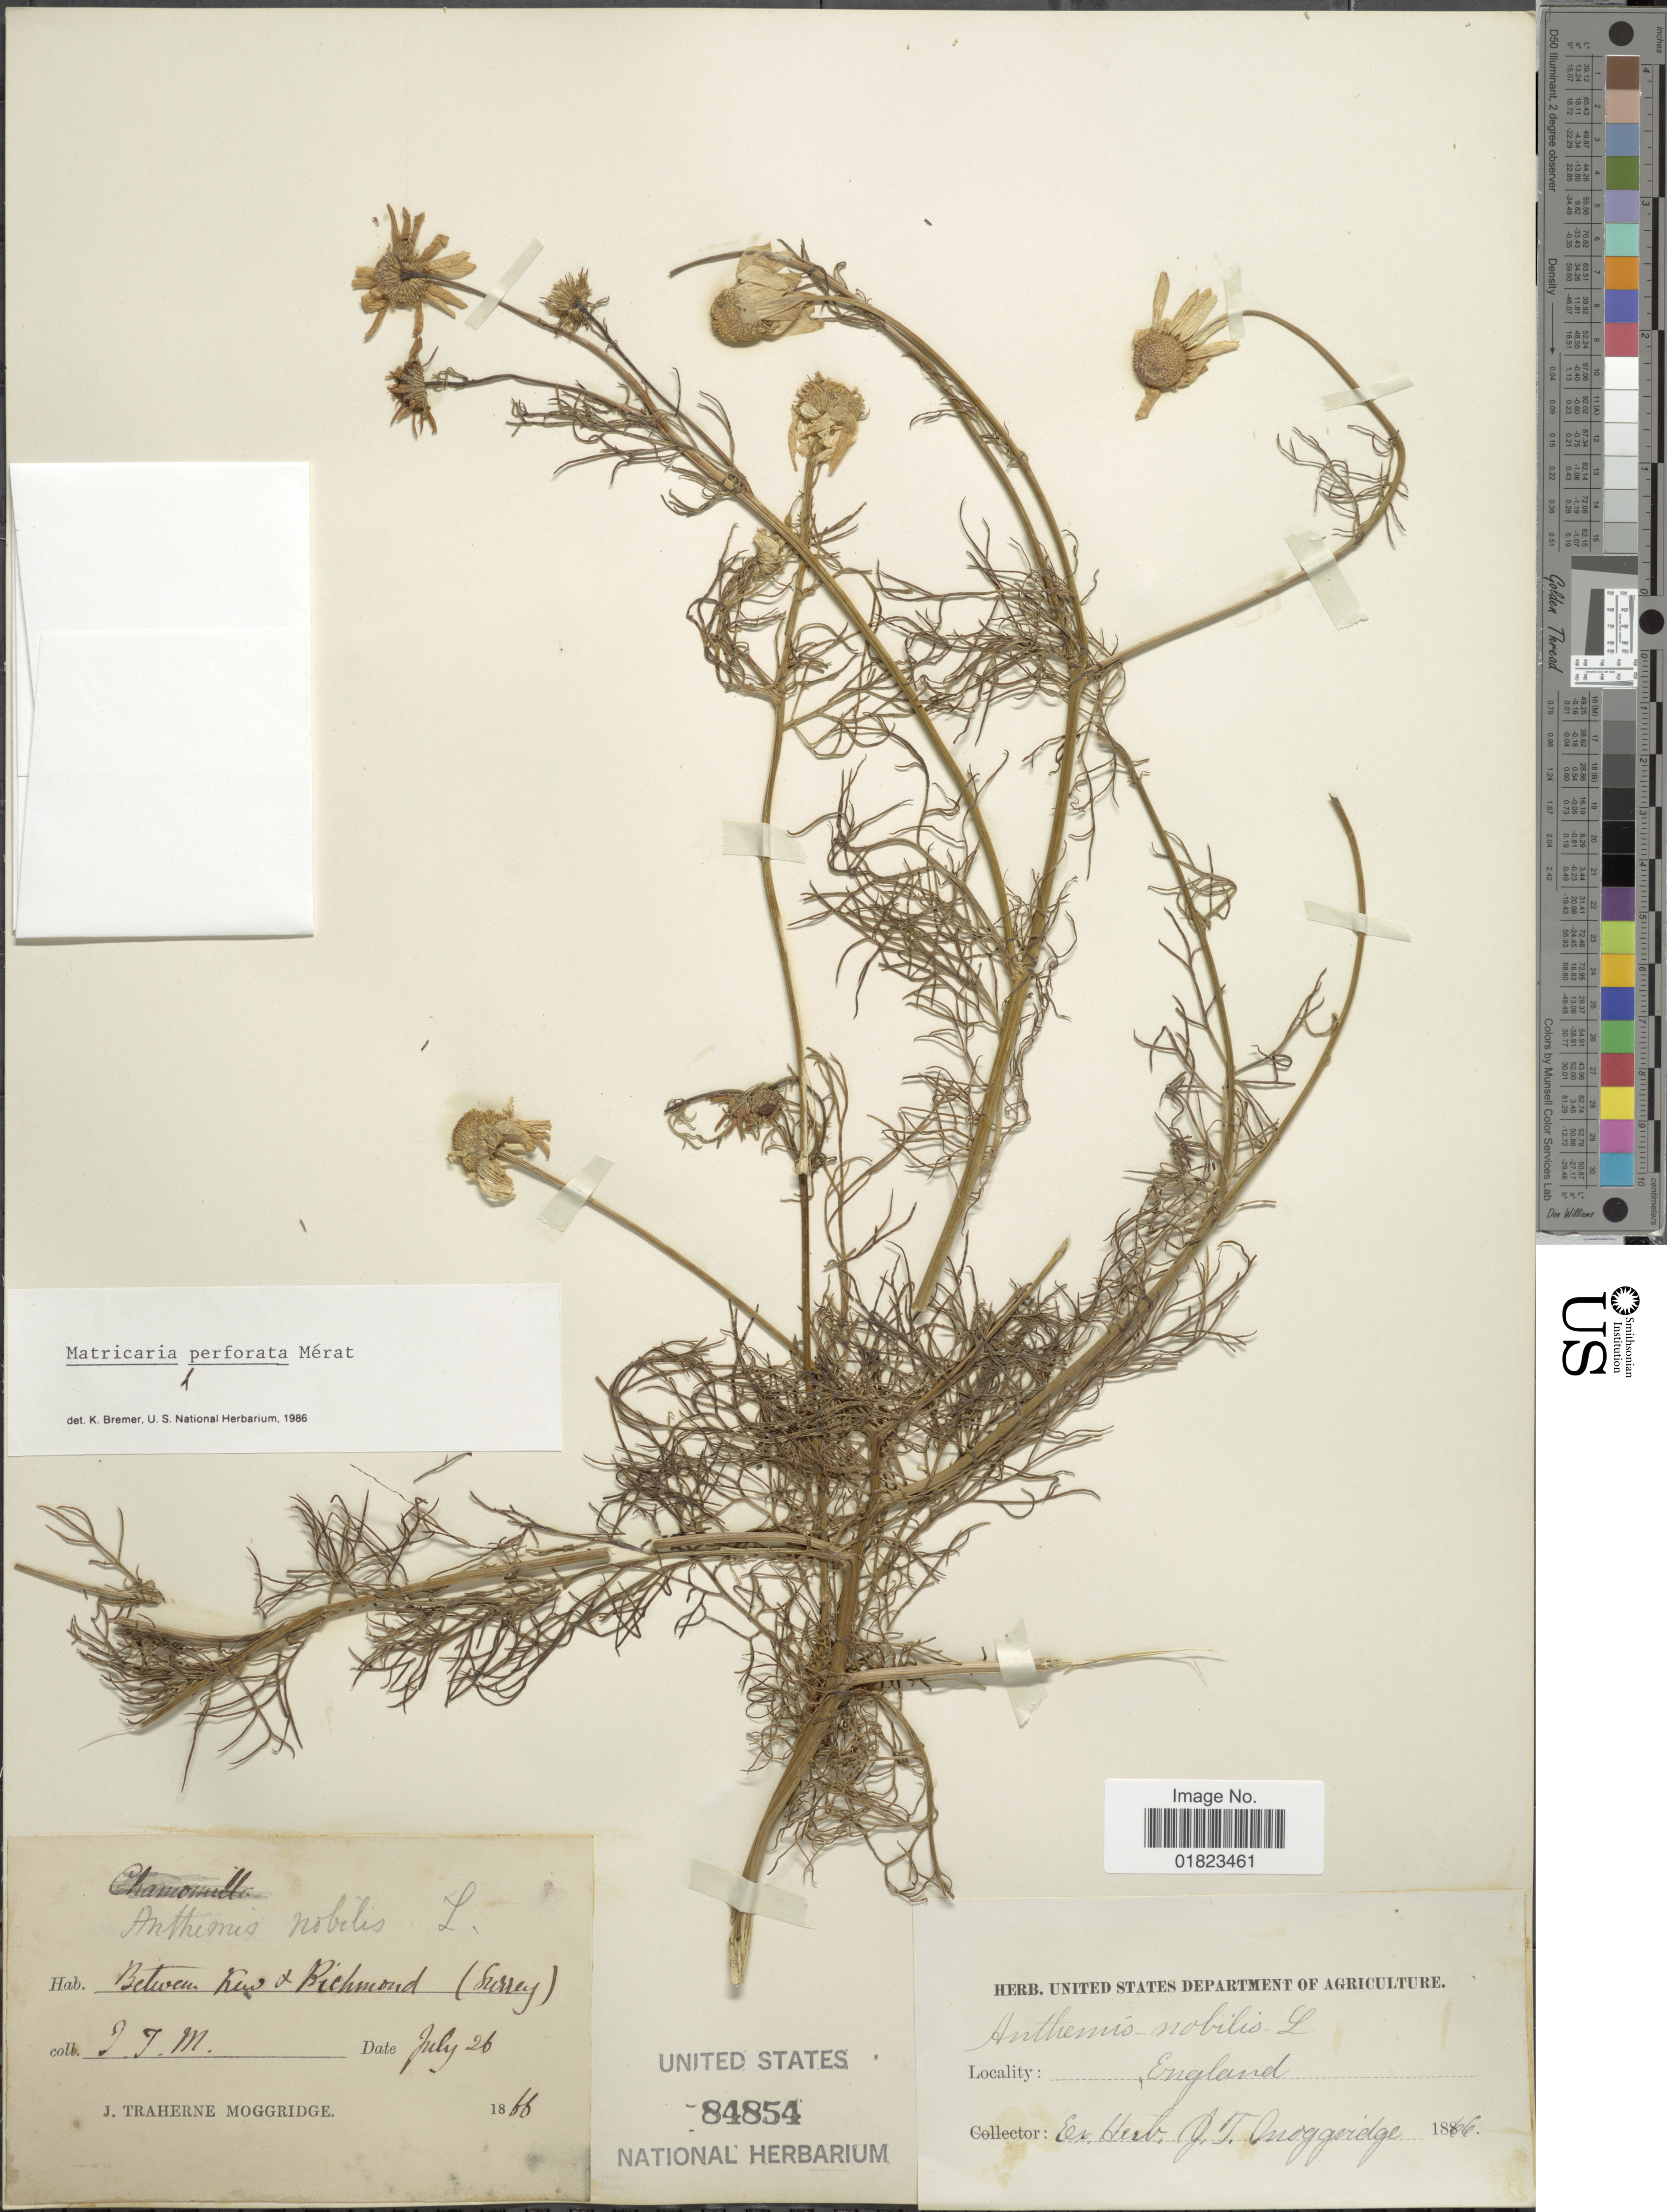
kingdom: Plantae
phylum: Tracheophyta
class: Magnoliopsida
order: Asterales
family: Asteraceae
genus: Tripleurospermum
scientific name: Tripleurospermum perforatum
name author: (Mérat) Laínz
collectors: J. T. Moggridge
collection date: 1866-07-26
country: United Kingdom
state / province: England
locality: Between Kew & Richmond (Surrey), England.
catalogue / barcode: US 84854